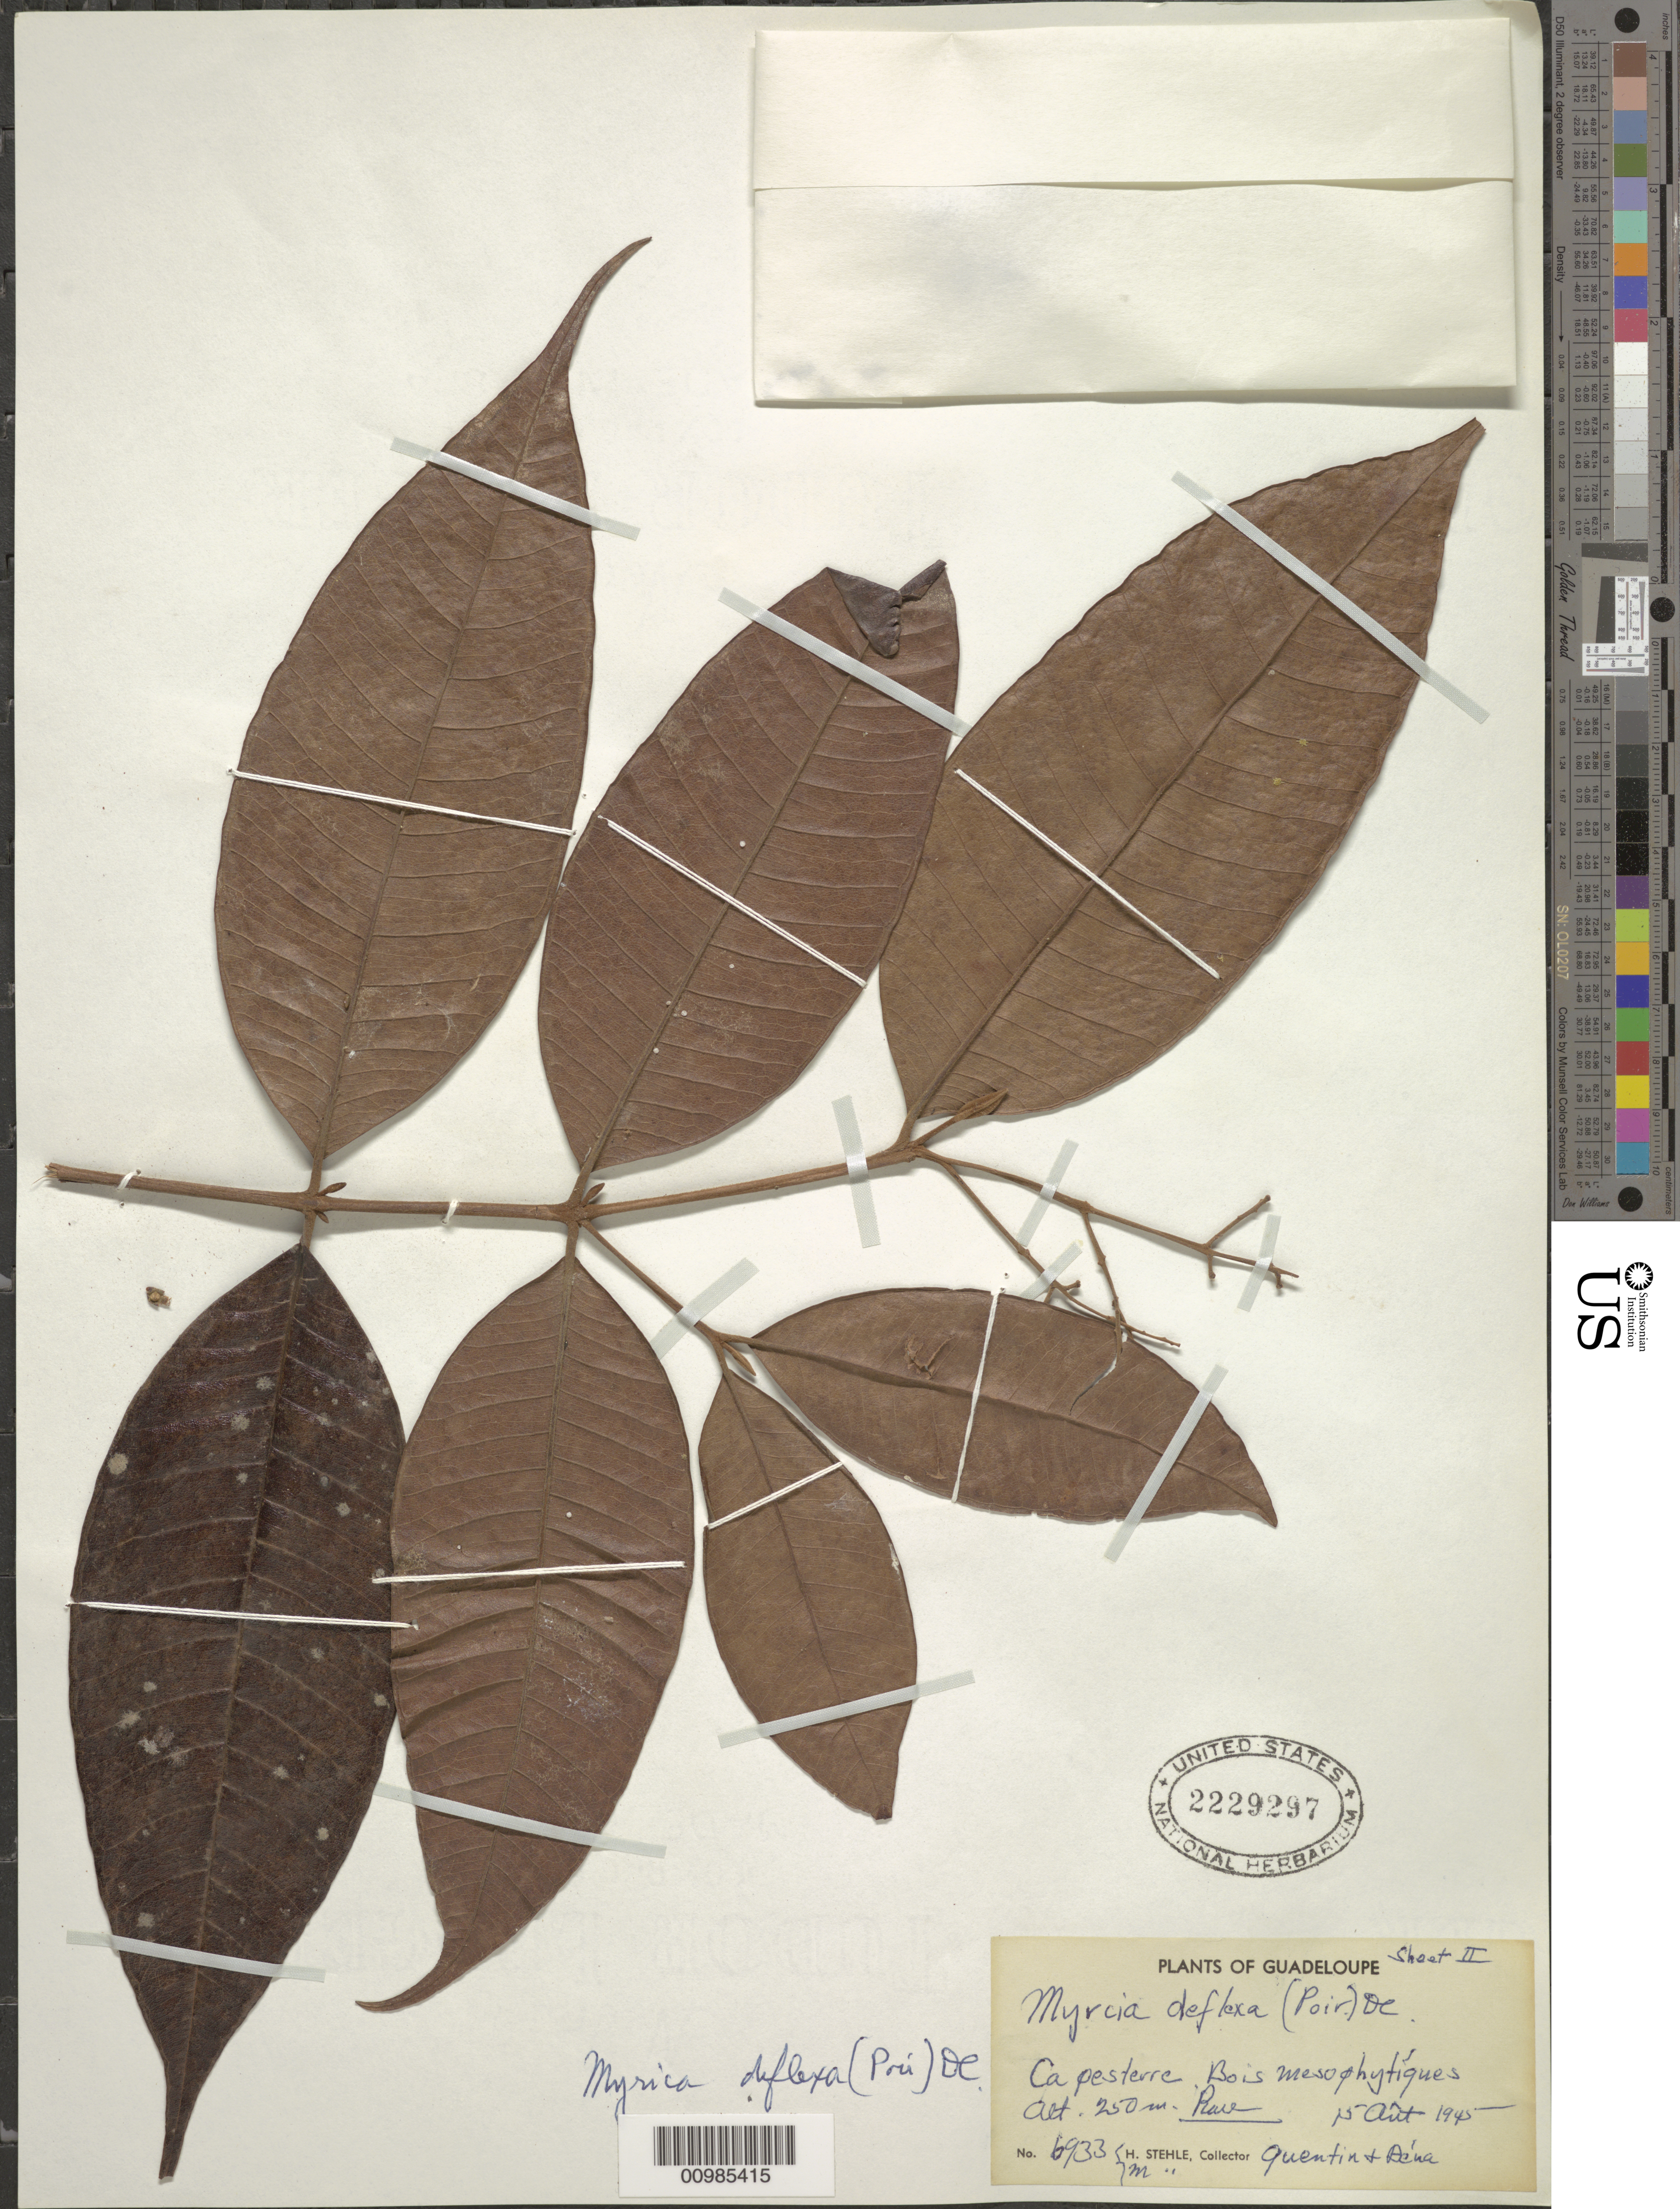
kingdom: Plantae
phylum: Tracheophyta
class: Magnoliopsida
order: Myrtales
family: Myrtaceae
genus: Myrcia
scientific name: Myrcia deflexa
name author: (Poir.) DC.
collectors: H. Stehlé, M. Stehlé, R. Quentin & P. Bena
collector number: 6933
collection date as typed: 15 Aug 1945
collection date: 1945-08-15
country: Guadeloupe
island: Basse Terre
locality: Aéna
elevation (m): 250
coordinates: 0 N, 0 E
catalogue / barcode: US 2229297